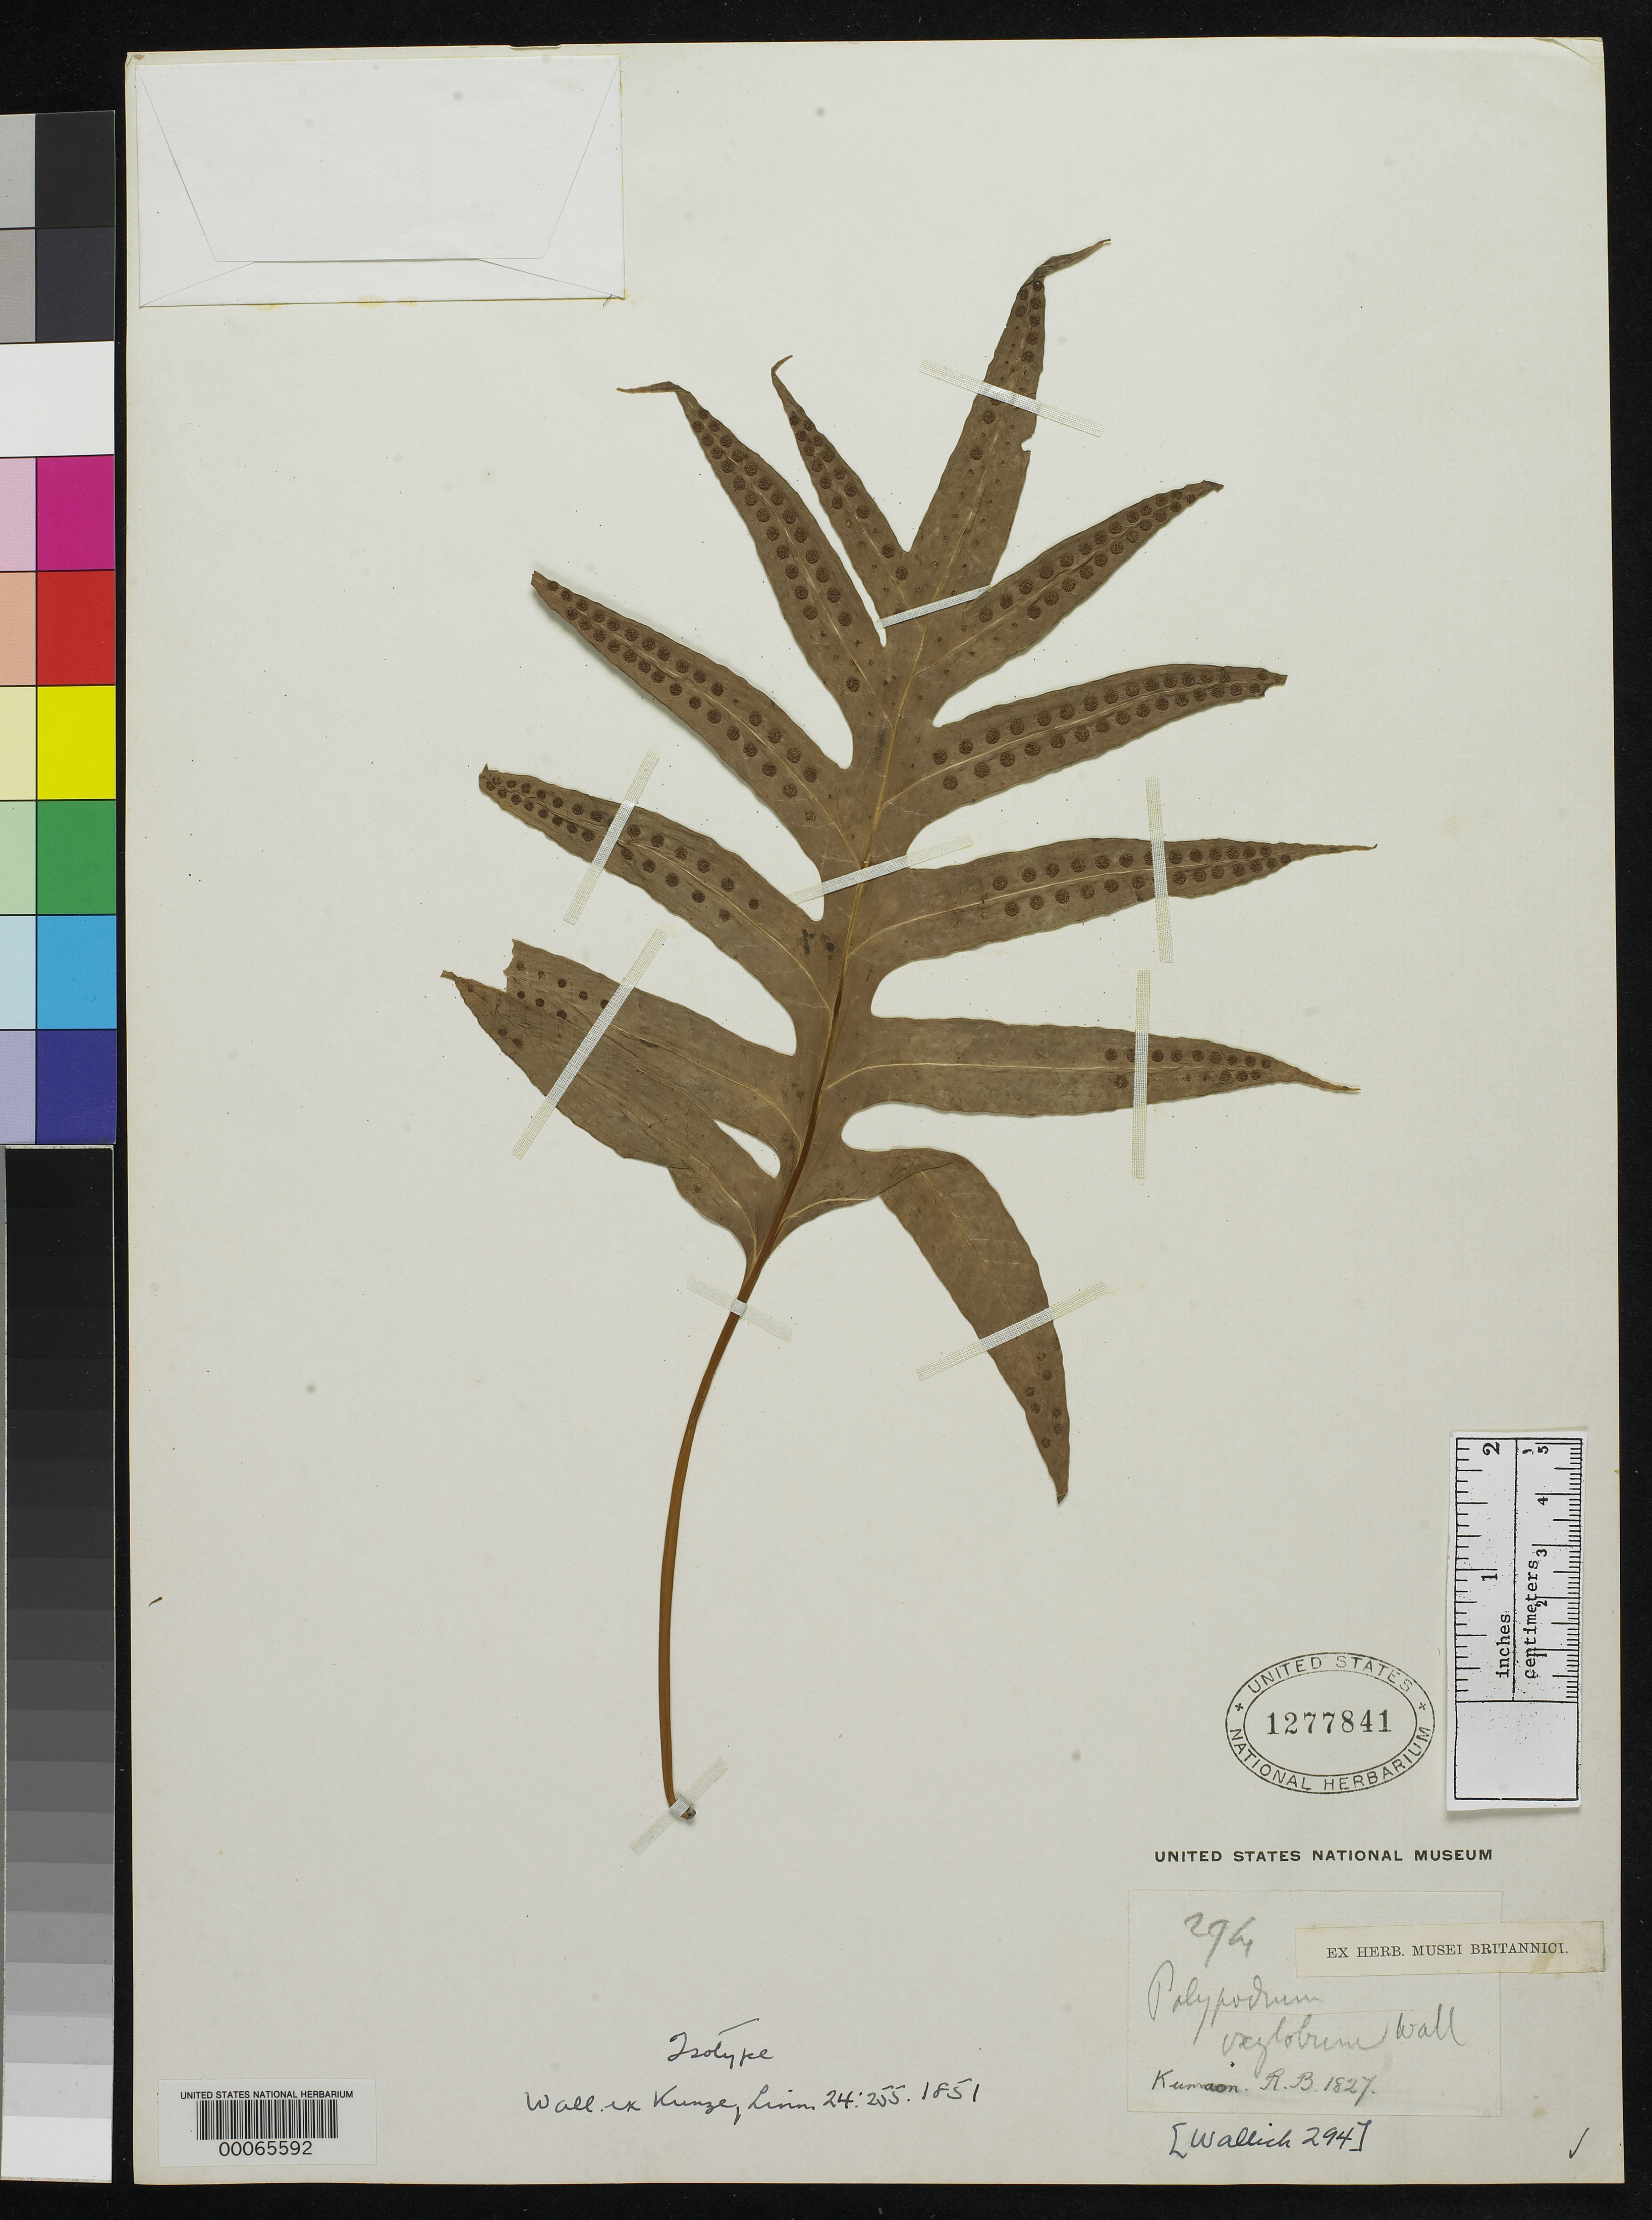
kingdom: Plantae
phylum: Tracheophyta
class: Polypodiopsida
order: Polypodiales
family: Polypodiaceae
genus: Polypodium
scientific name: Polypodium oxylobum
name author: Wall. ex Kunze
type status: Type Collection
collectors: N. Wallich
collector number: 294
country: India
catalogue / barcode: US 1277841